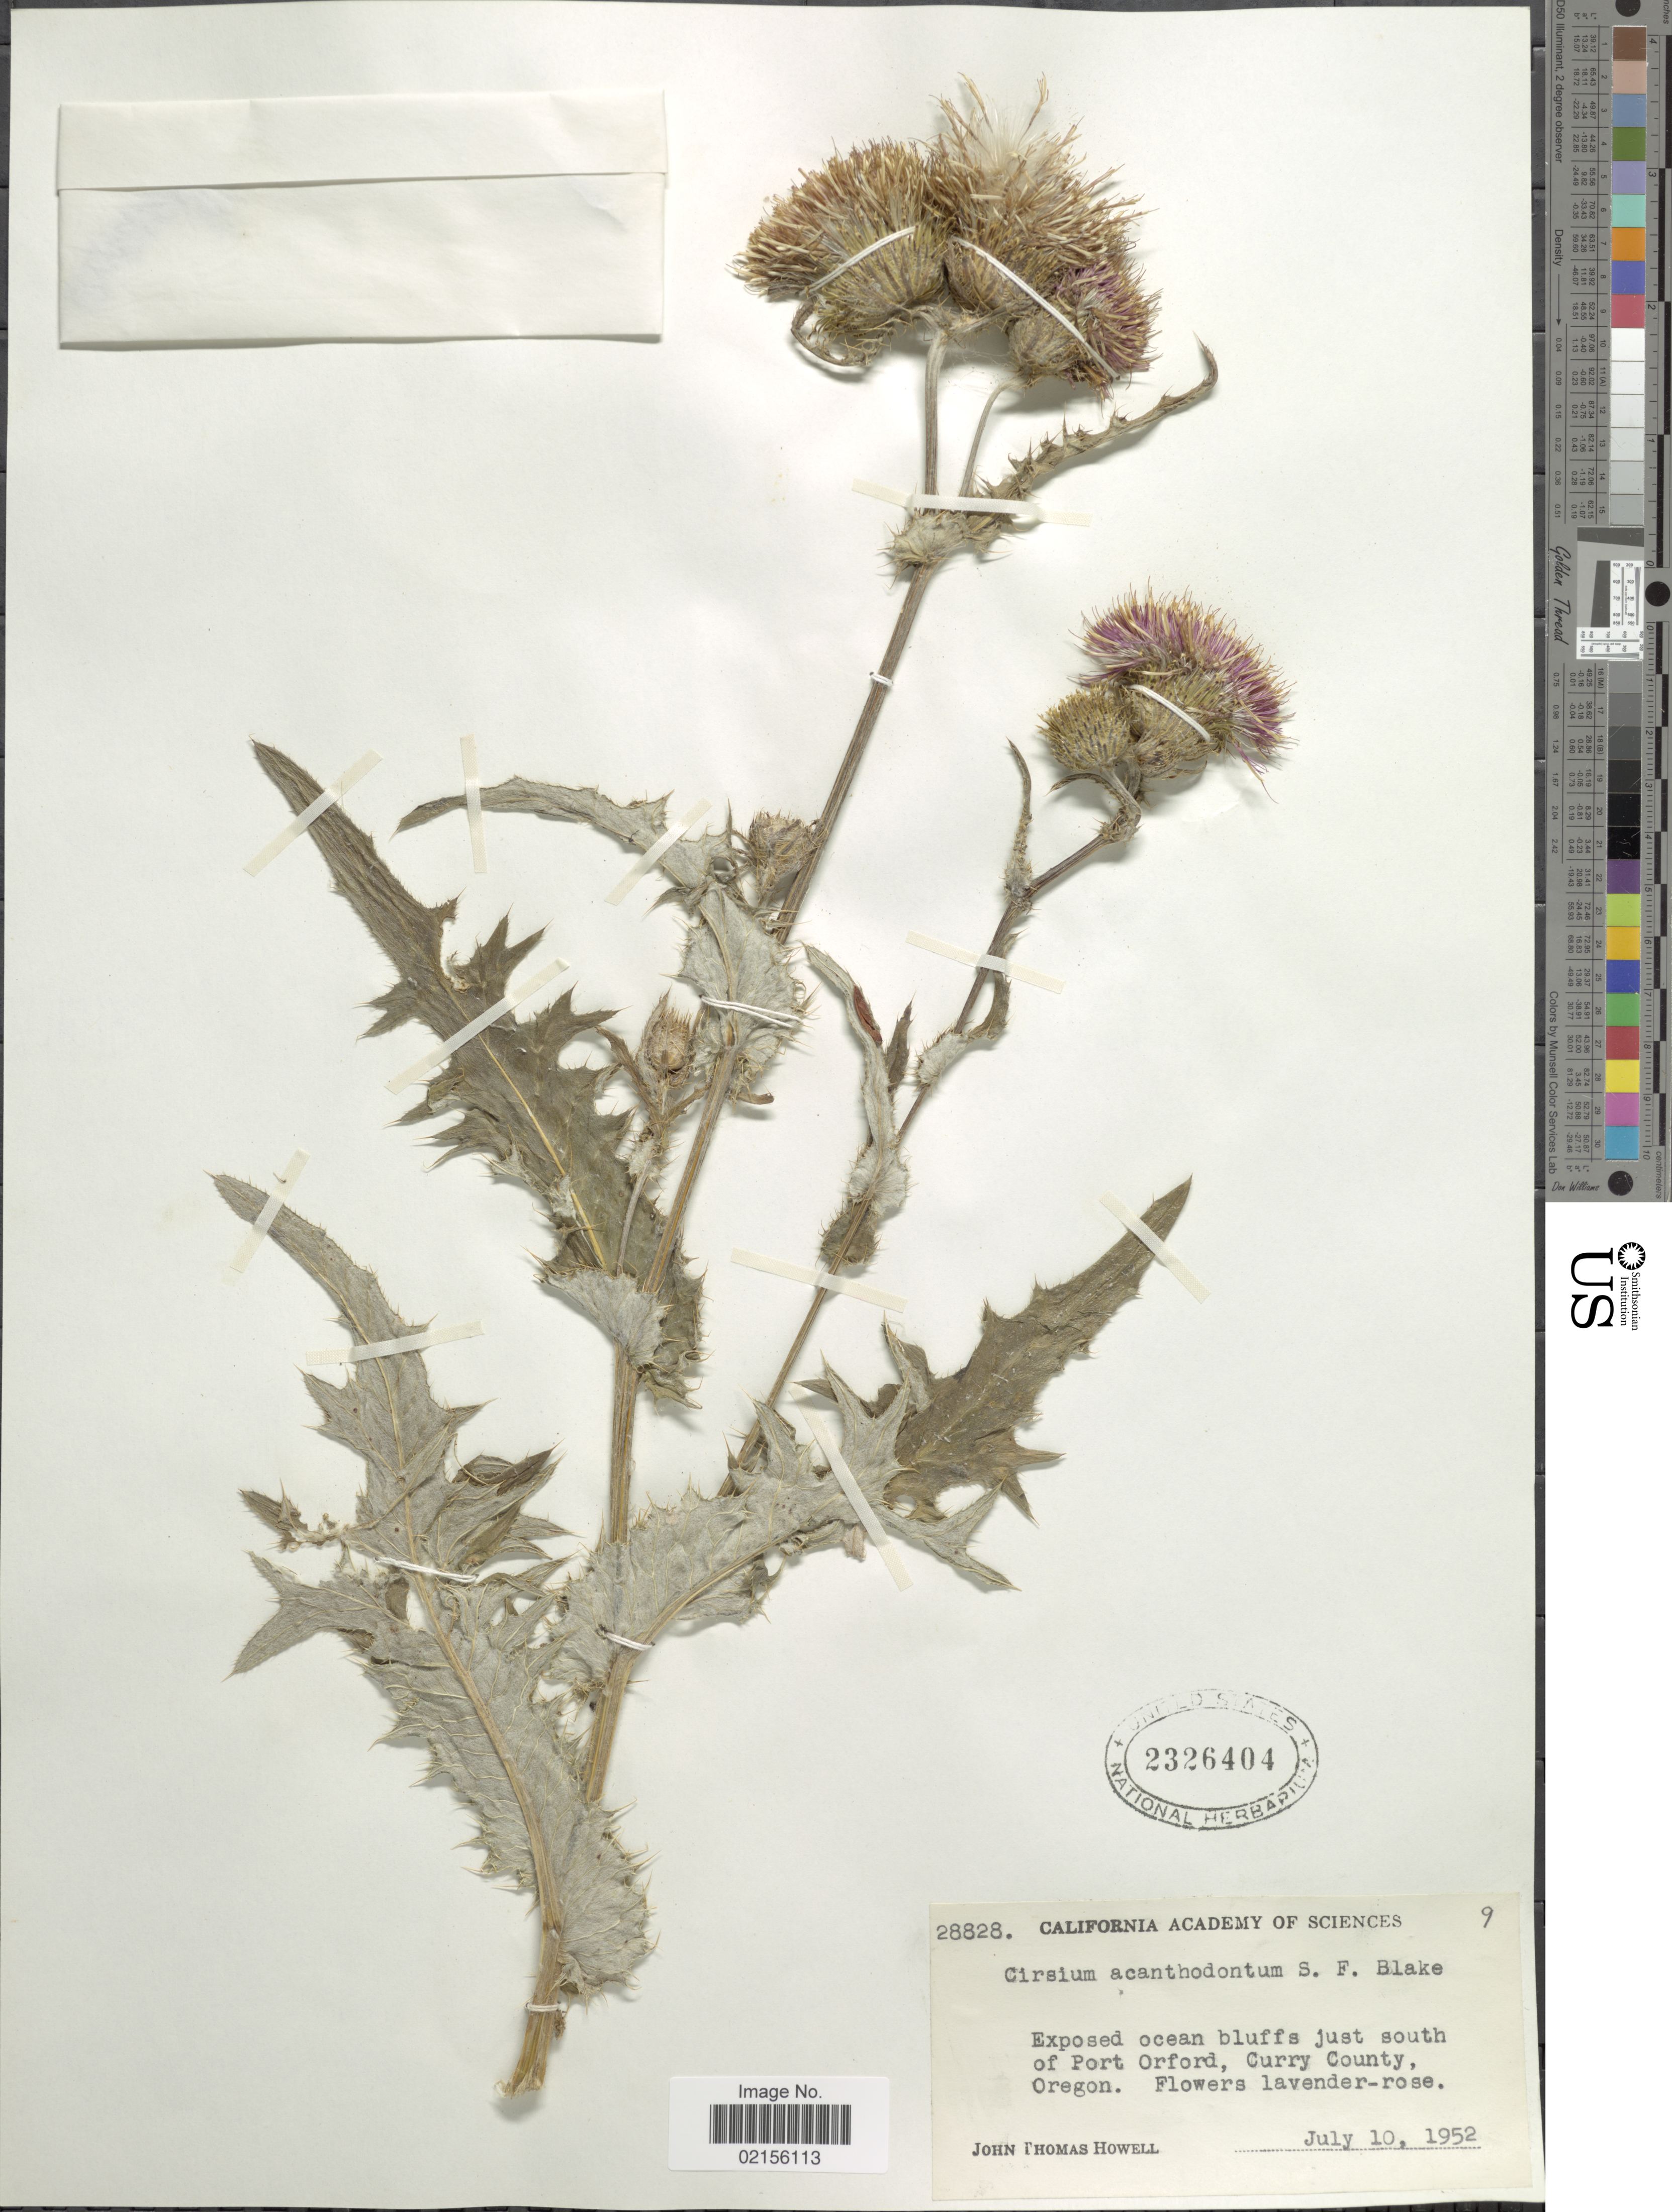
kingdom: Plantae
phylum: Tracheophyta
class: Magnoliopsida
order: Asterales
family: Asteraceae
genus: Cirsium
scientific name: Cirsium remotifolium var. rivulare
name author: Jeps.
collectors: J. T. Howell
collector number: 28828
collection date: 1952-07-10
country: United States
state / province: Oregon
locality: Exposed ocean bluffs just south of Port Orford, Curry County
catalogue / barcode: US 2326404